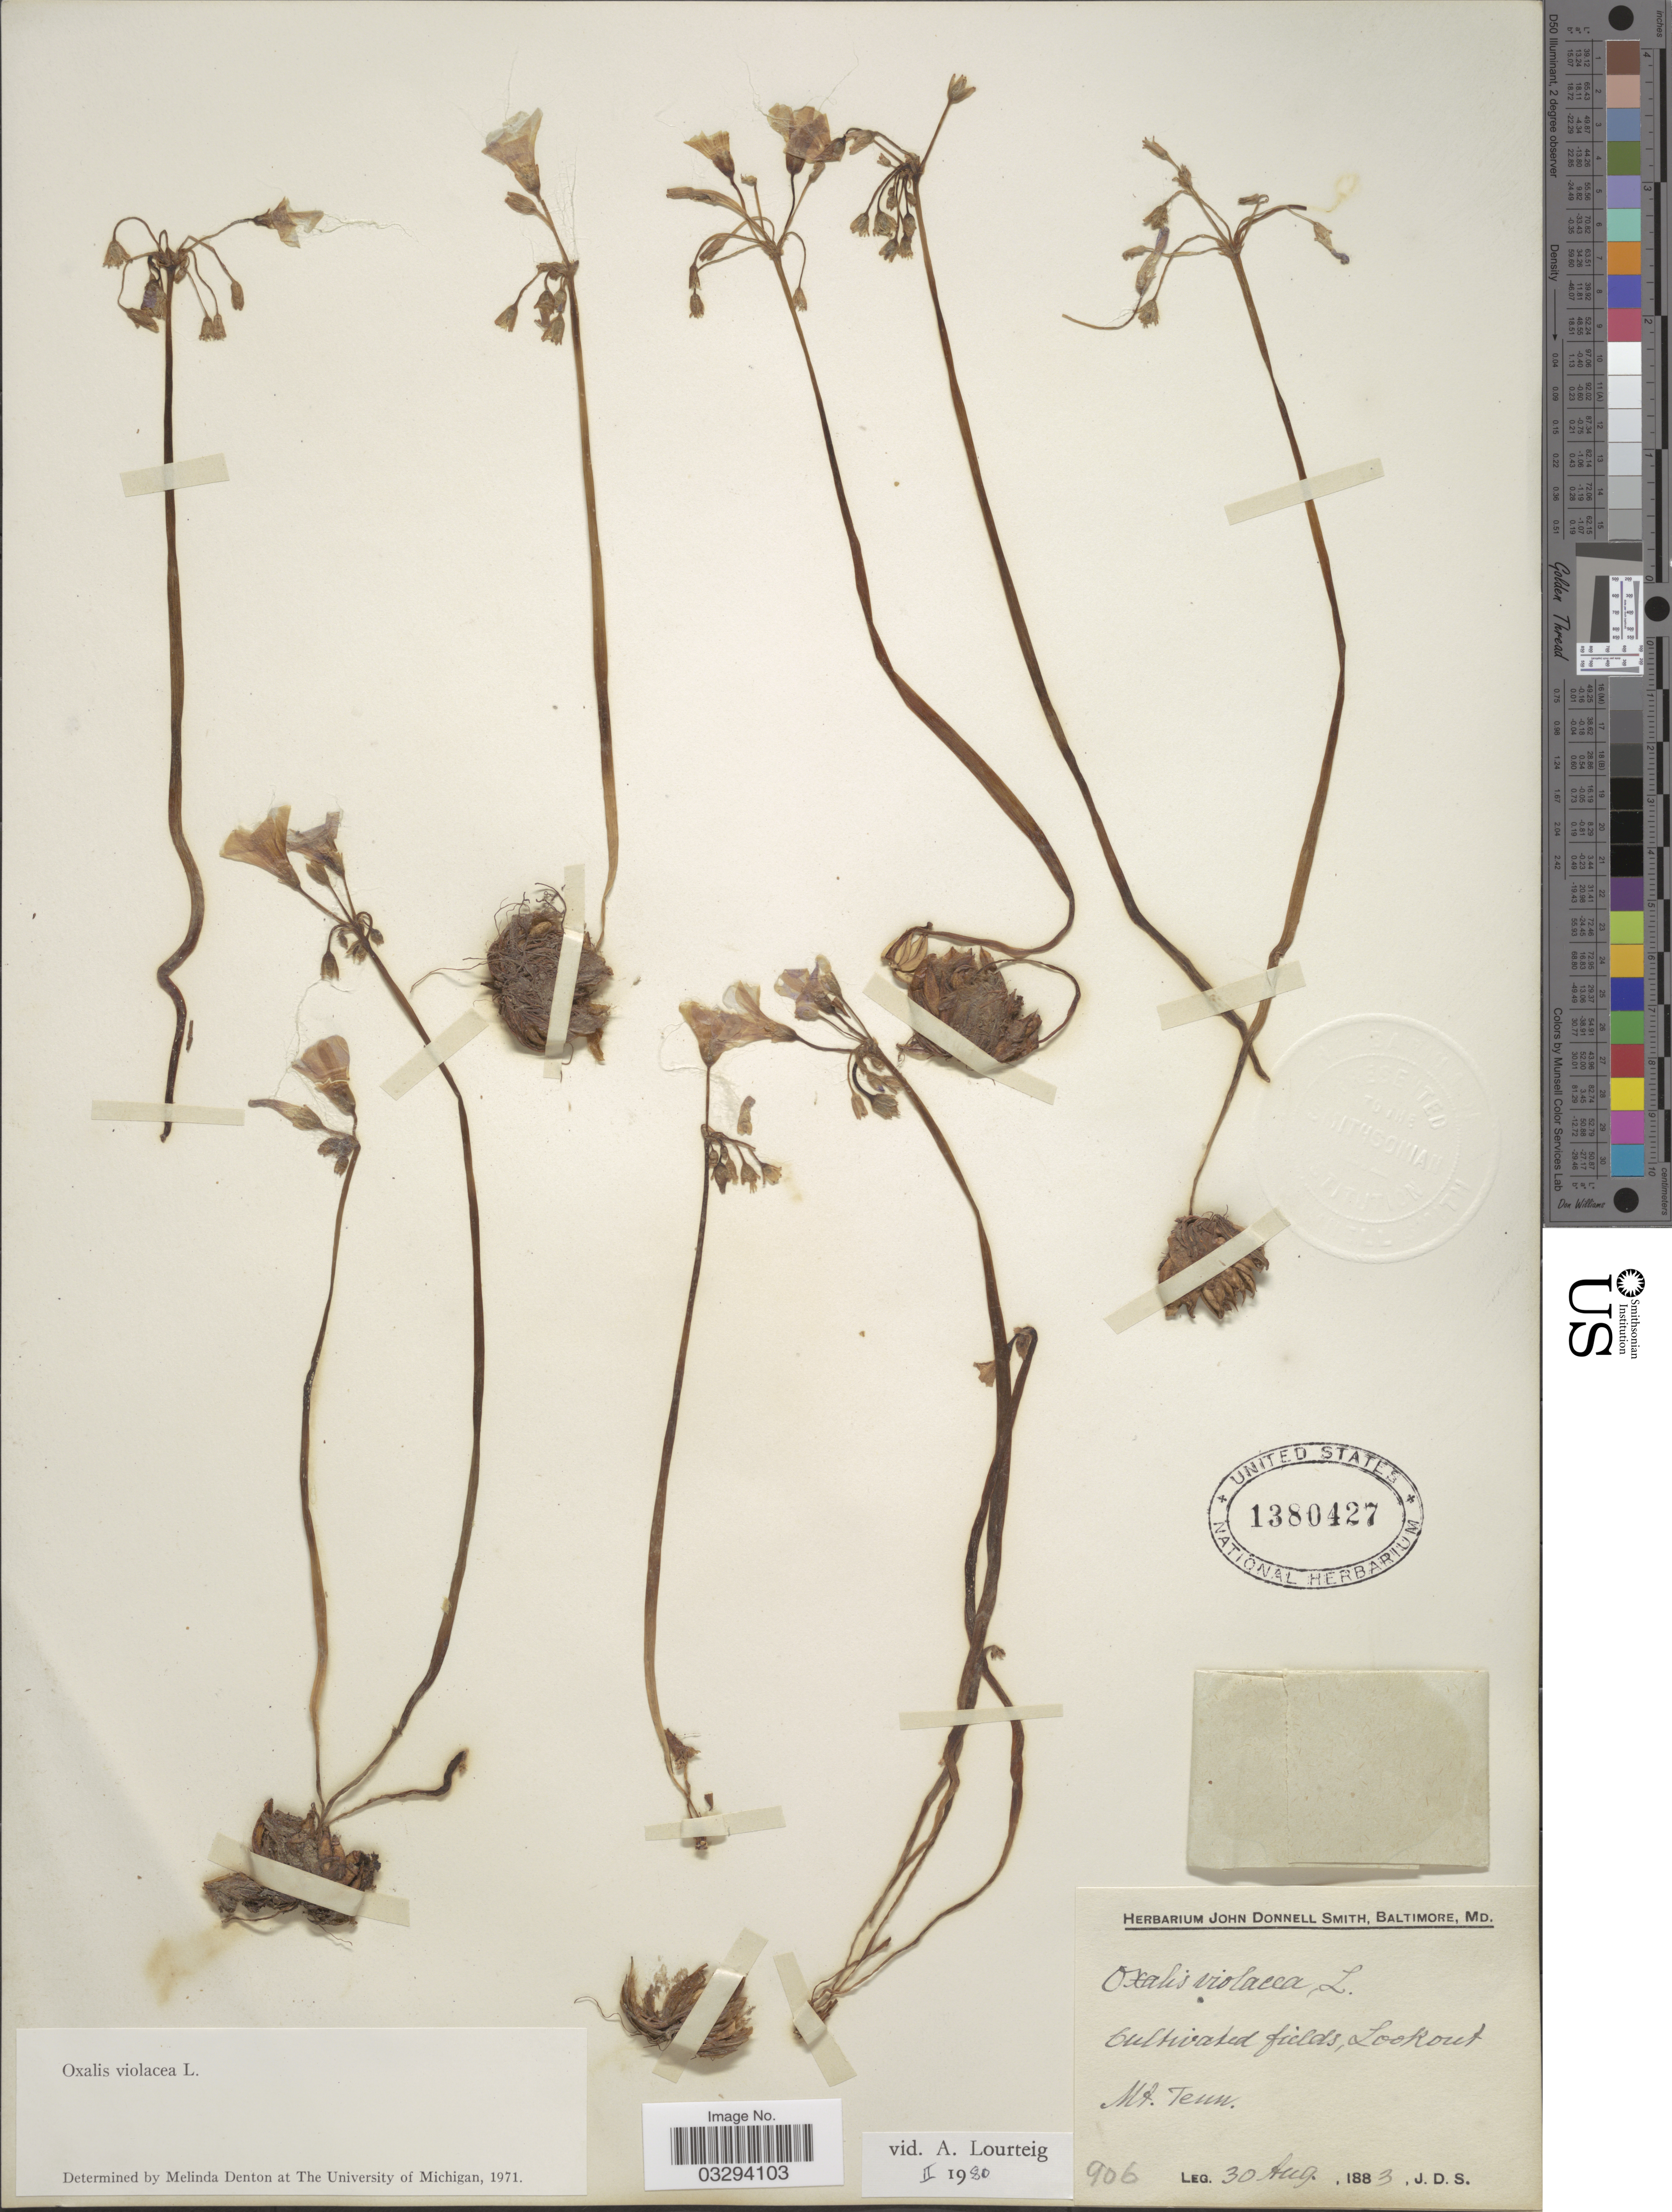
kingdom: Plantae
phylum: Tracheophyta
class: Magnoliopsida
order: Oxalidales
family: Oxalidaceae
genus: Oxalis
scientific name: Oxalis violacea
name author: L.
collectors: J. Donnell Smith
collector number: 906?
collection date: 1883-08-30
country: United States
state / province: Tennessee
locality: Cultivated fields, Lookout Mt.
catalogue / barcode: US 1380427